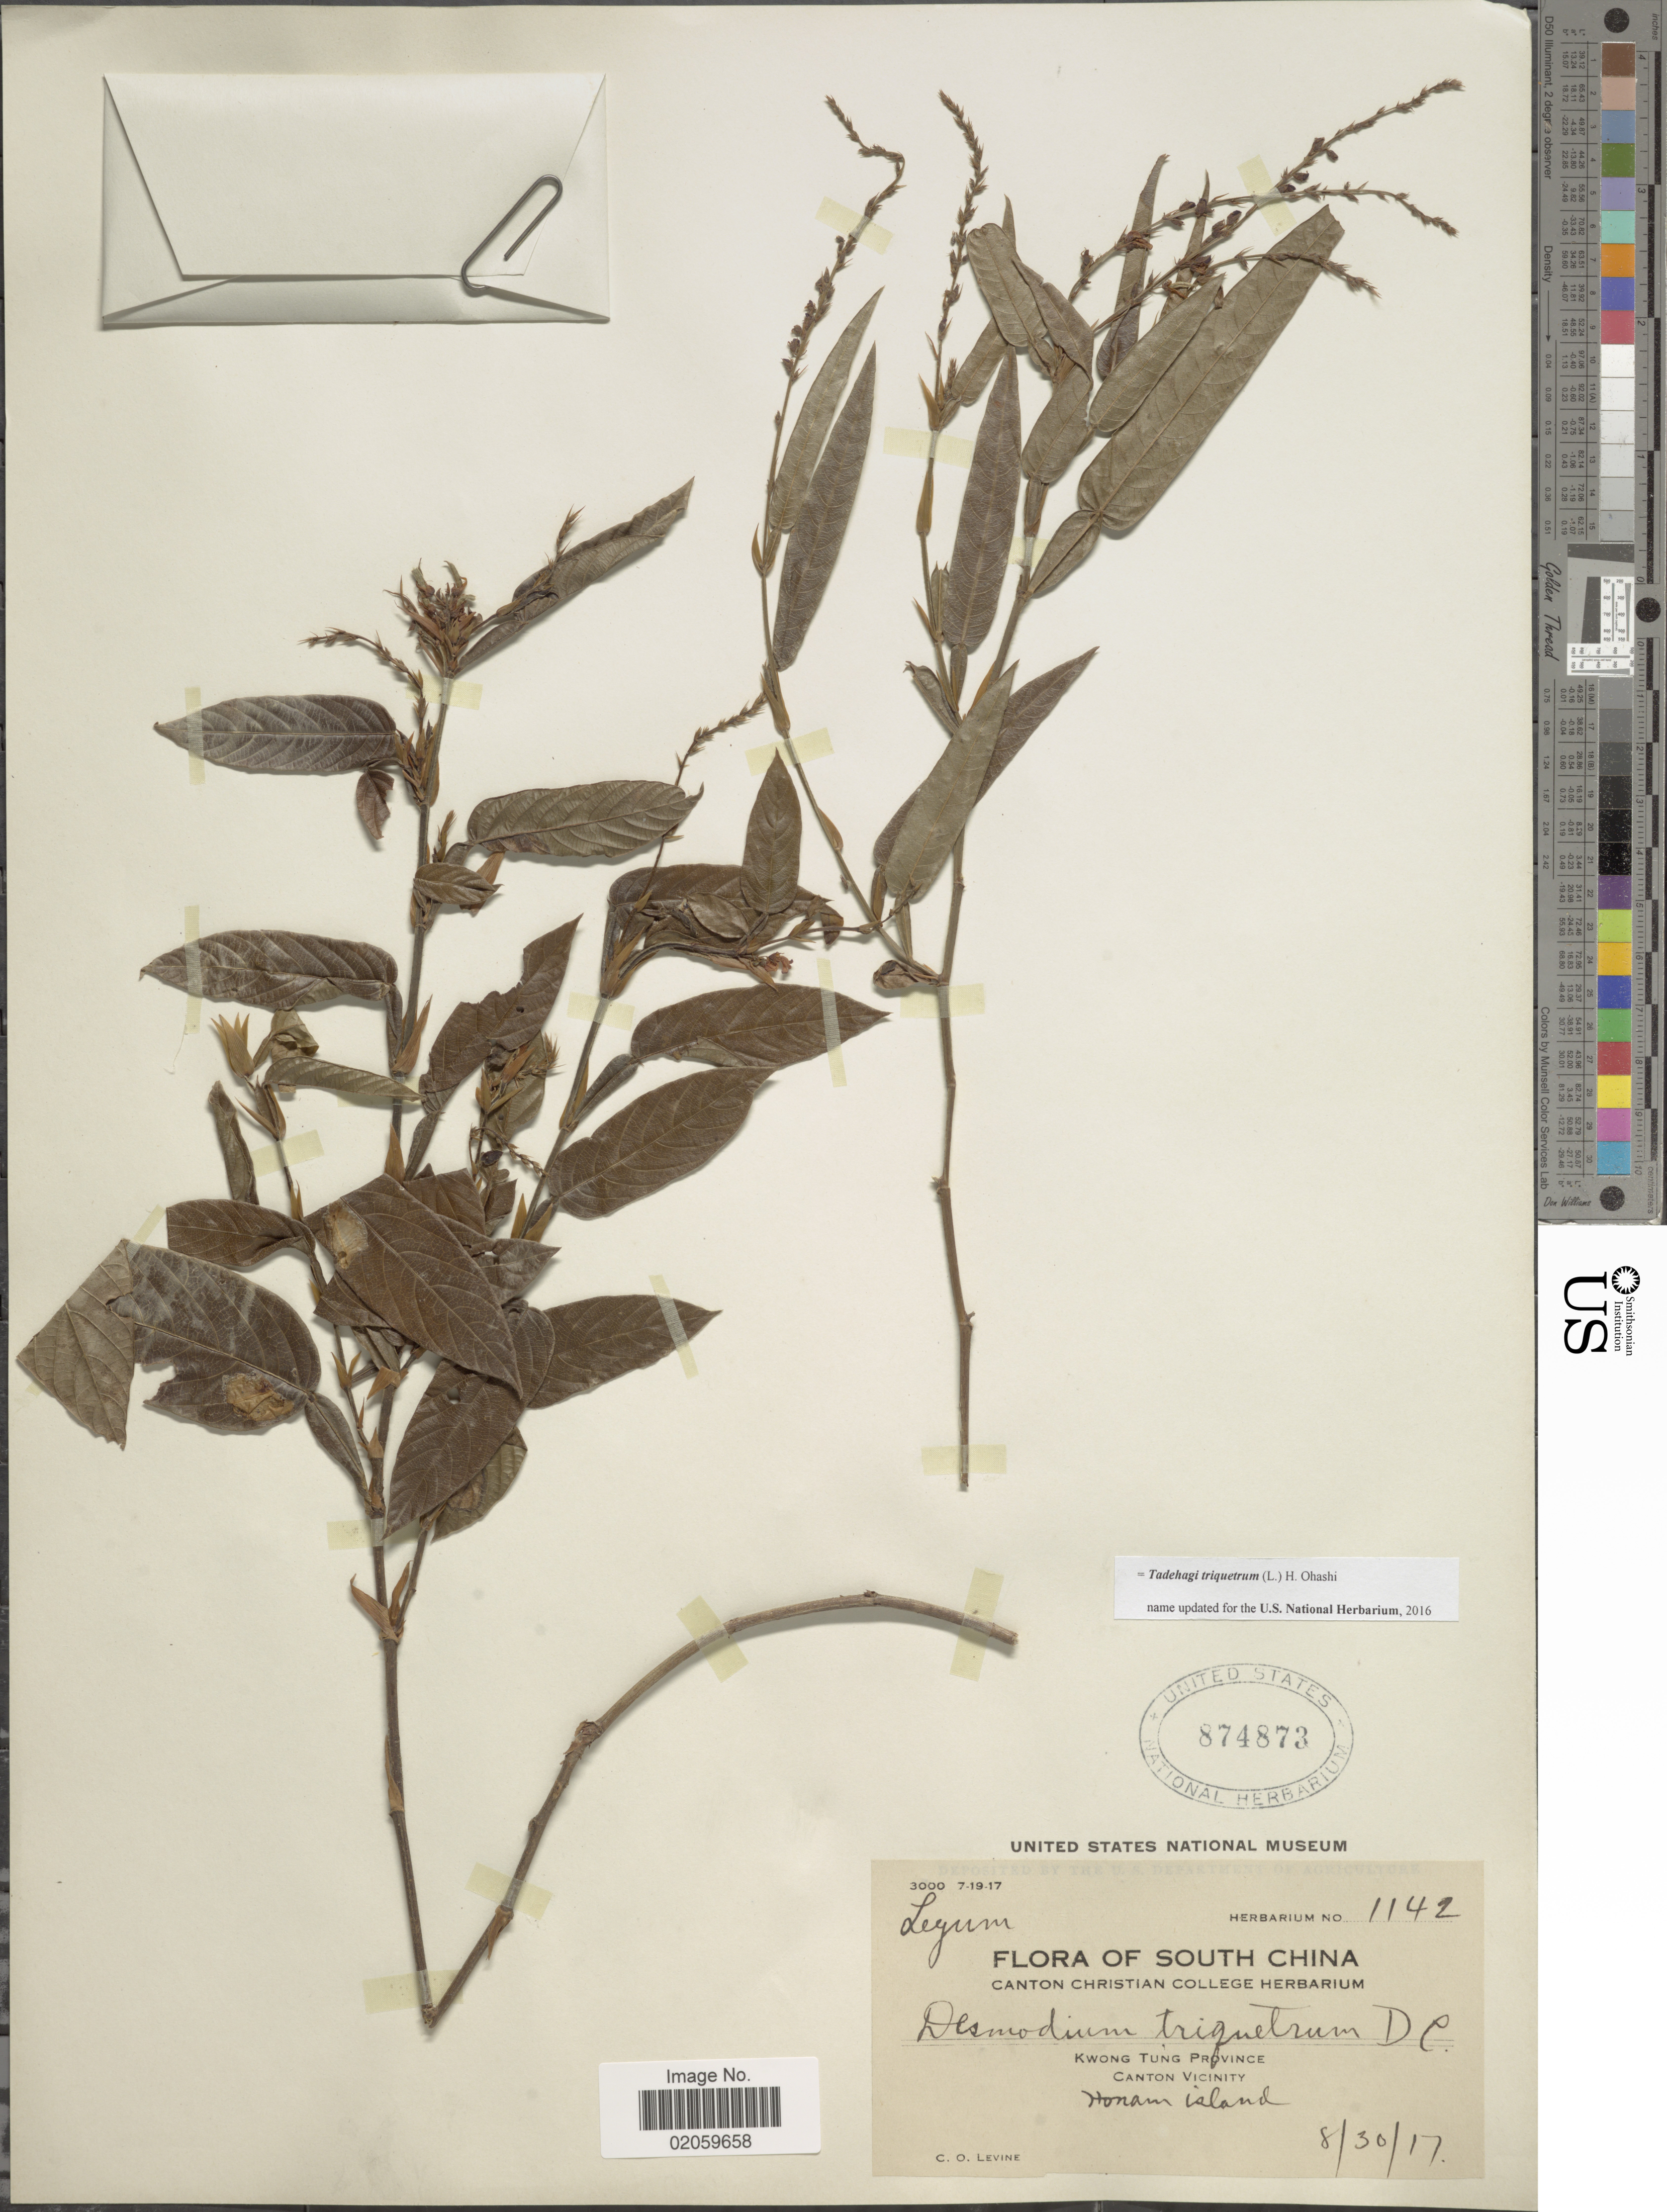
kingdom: Plantae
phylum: Tracheophyta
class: Magnoliopsida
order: Fabales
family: Fabaceae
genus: Tadehagi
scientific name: Tadehagi triquetrum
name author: (L.) H. Ohashi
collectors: C. O. Levine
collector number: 1142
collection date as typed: Transcribed d/m/y: 30/8/17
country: China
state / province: Guangdong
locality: Kwong Tung Province Canton and vicinity Honam Island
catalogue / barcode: US 874873